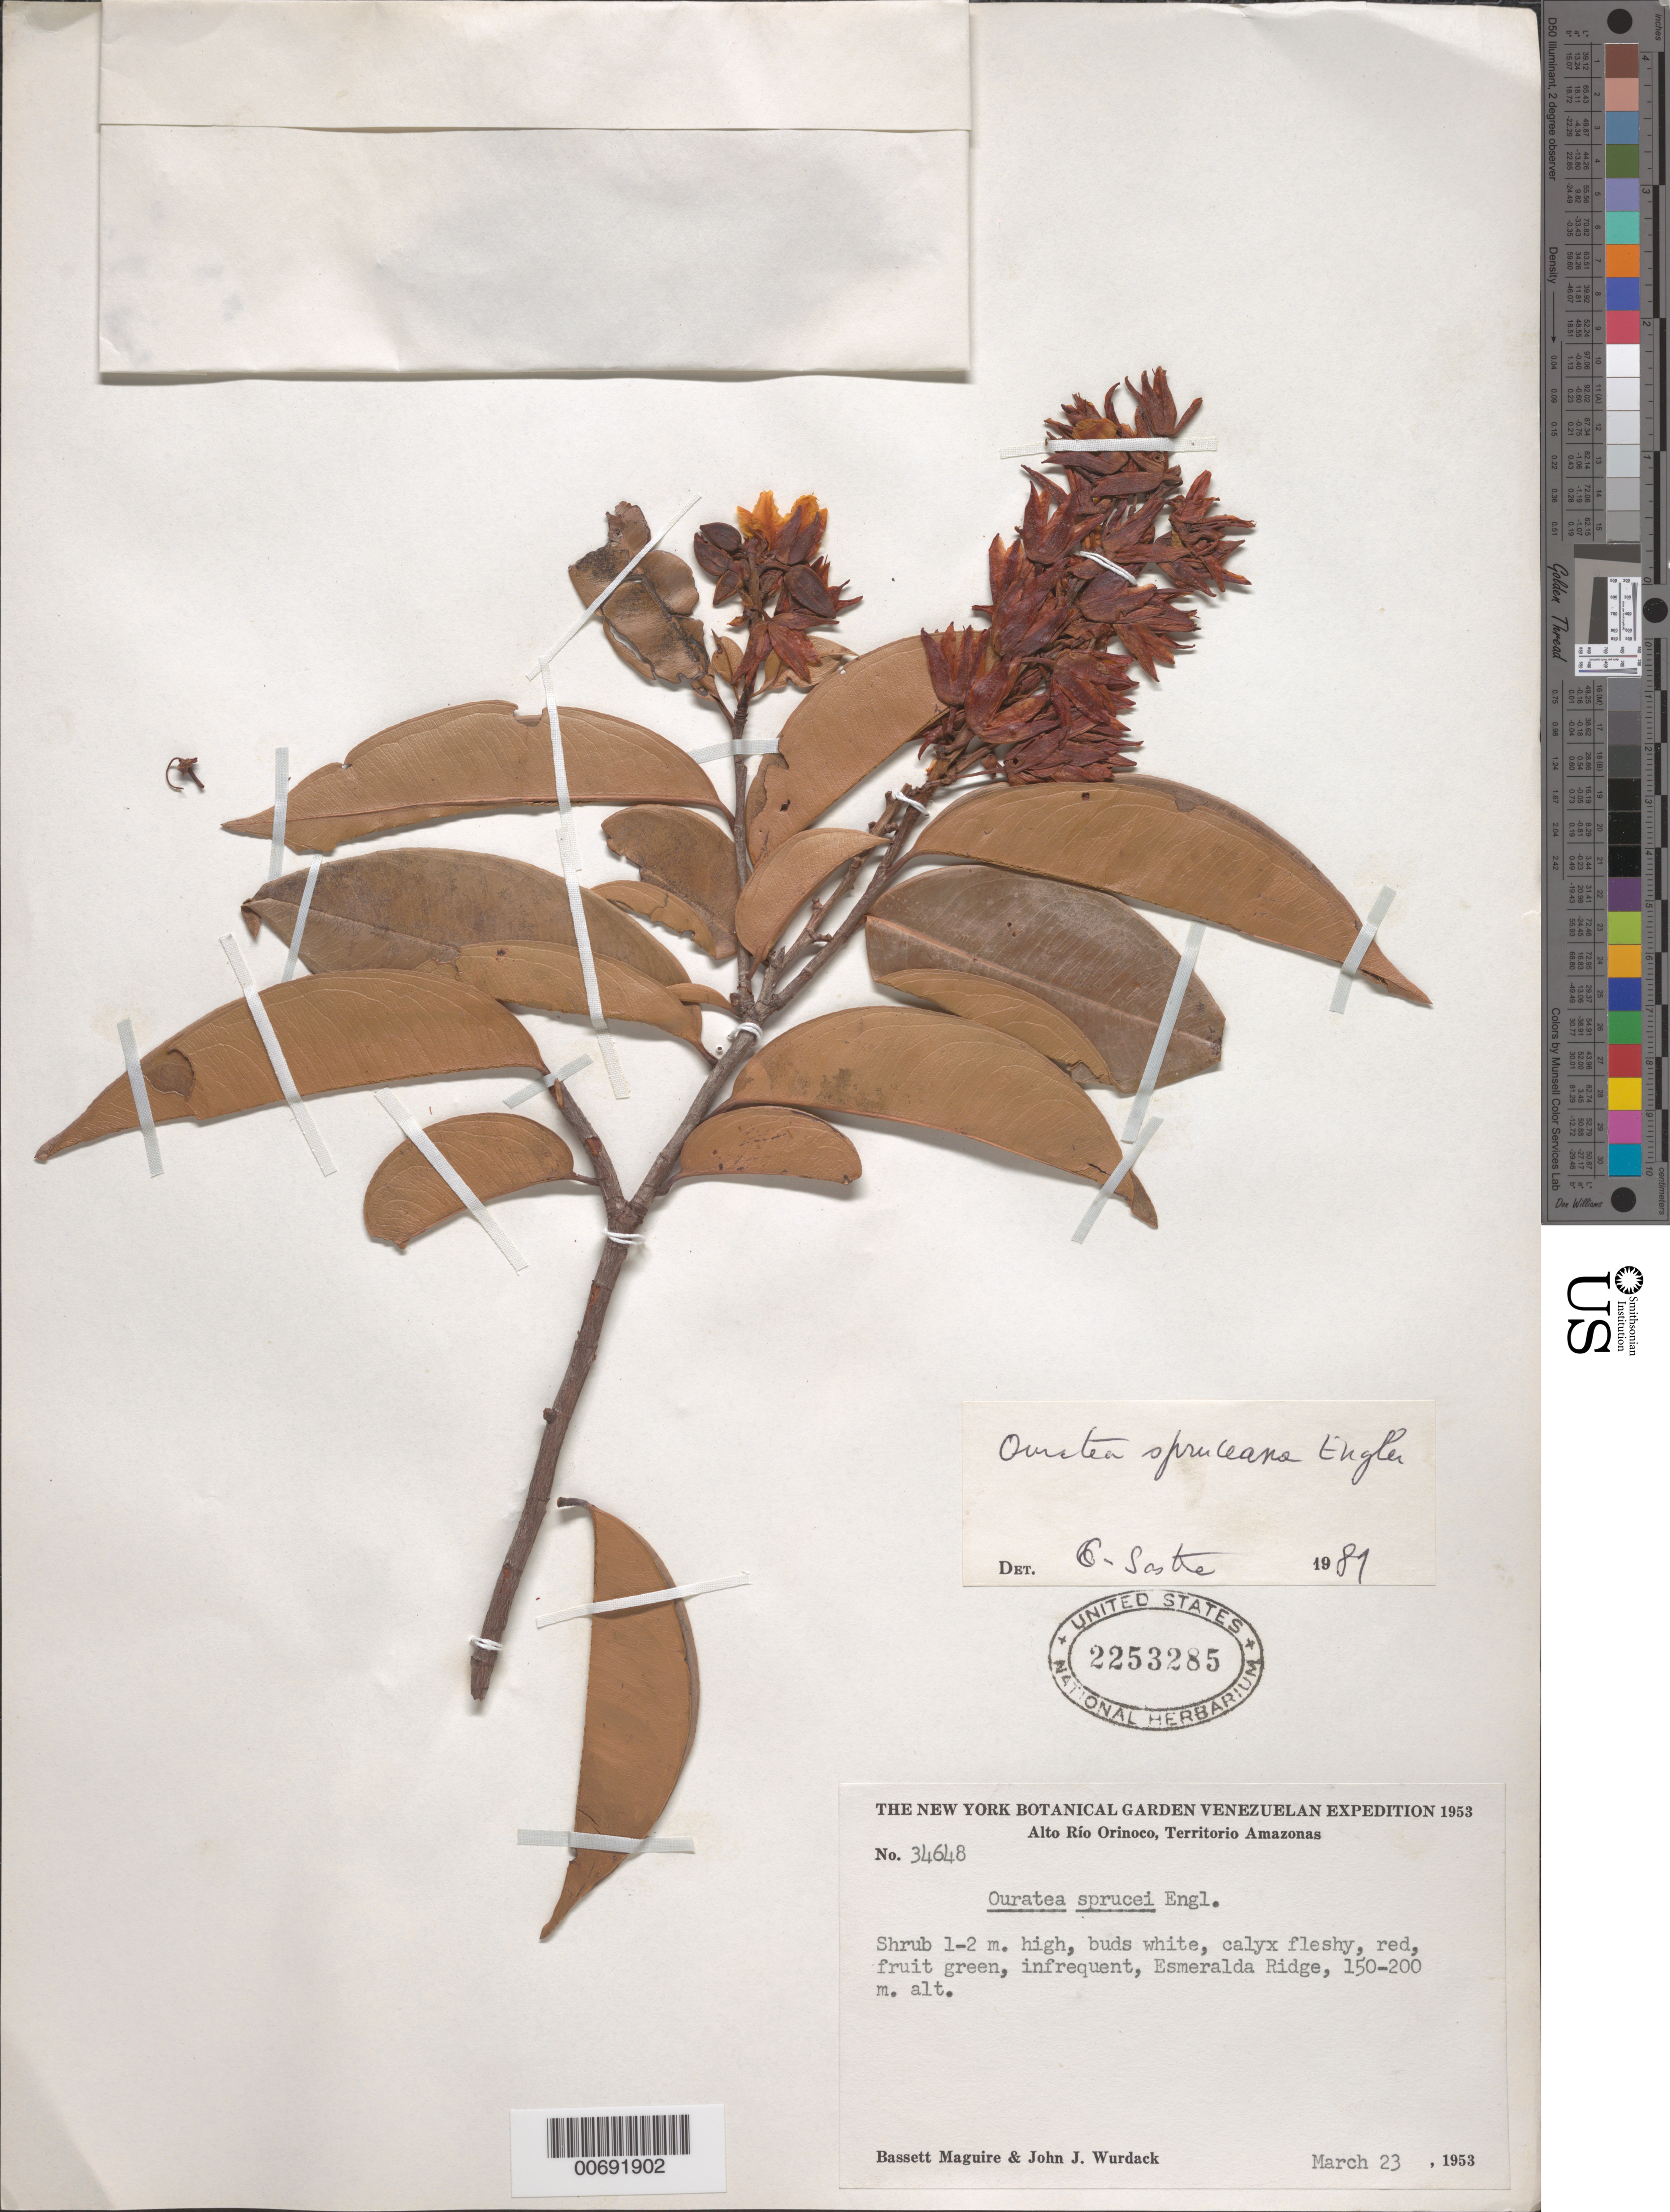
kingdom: Plantae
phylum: Tracheophyta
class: Magnoliopsida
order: Malpighiales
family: Ochnaceae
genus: Ouratea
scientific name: Ouratea spruceana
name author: Engl.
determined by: Sastre, C. H. L.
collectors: B. Maguire & J. J. Wurdack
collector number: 34648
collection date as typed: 23-Mar-53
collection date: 1953-03-23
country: Venezuela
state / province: Amazonas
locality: Alto Río Orinoco, Esmeralda Ridge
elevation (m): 150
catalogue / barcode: US 2253285